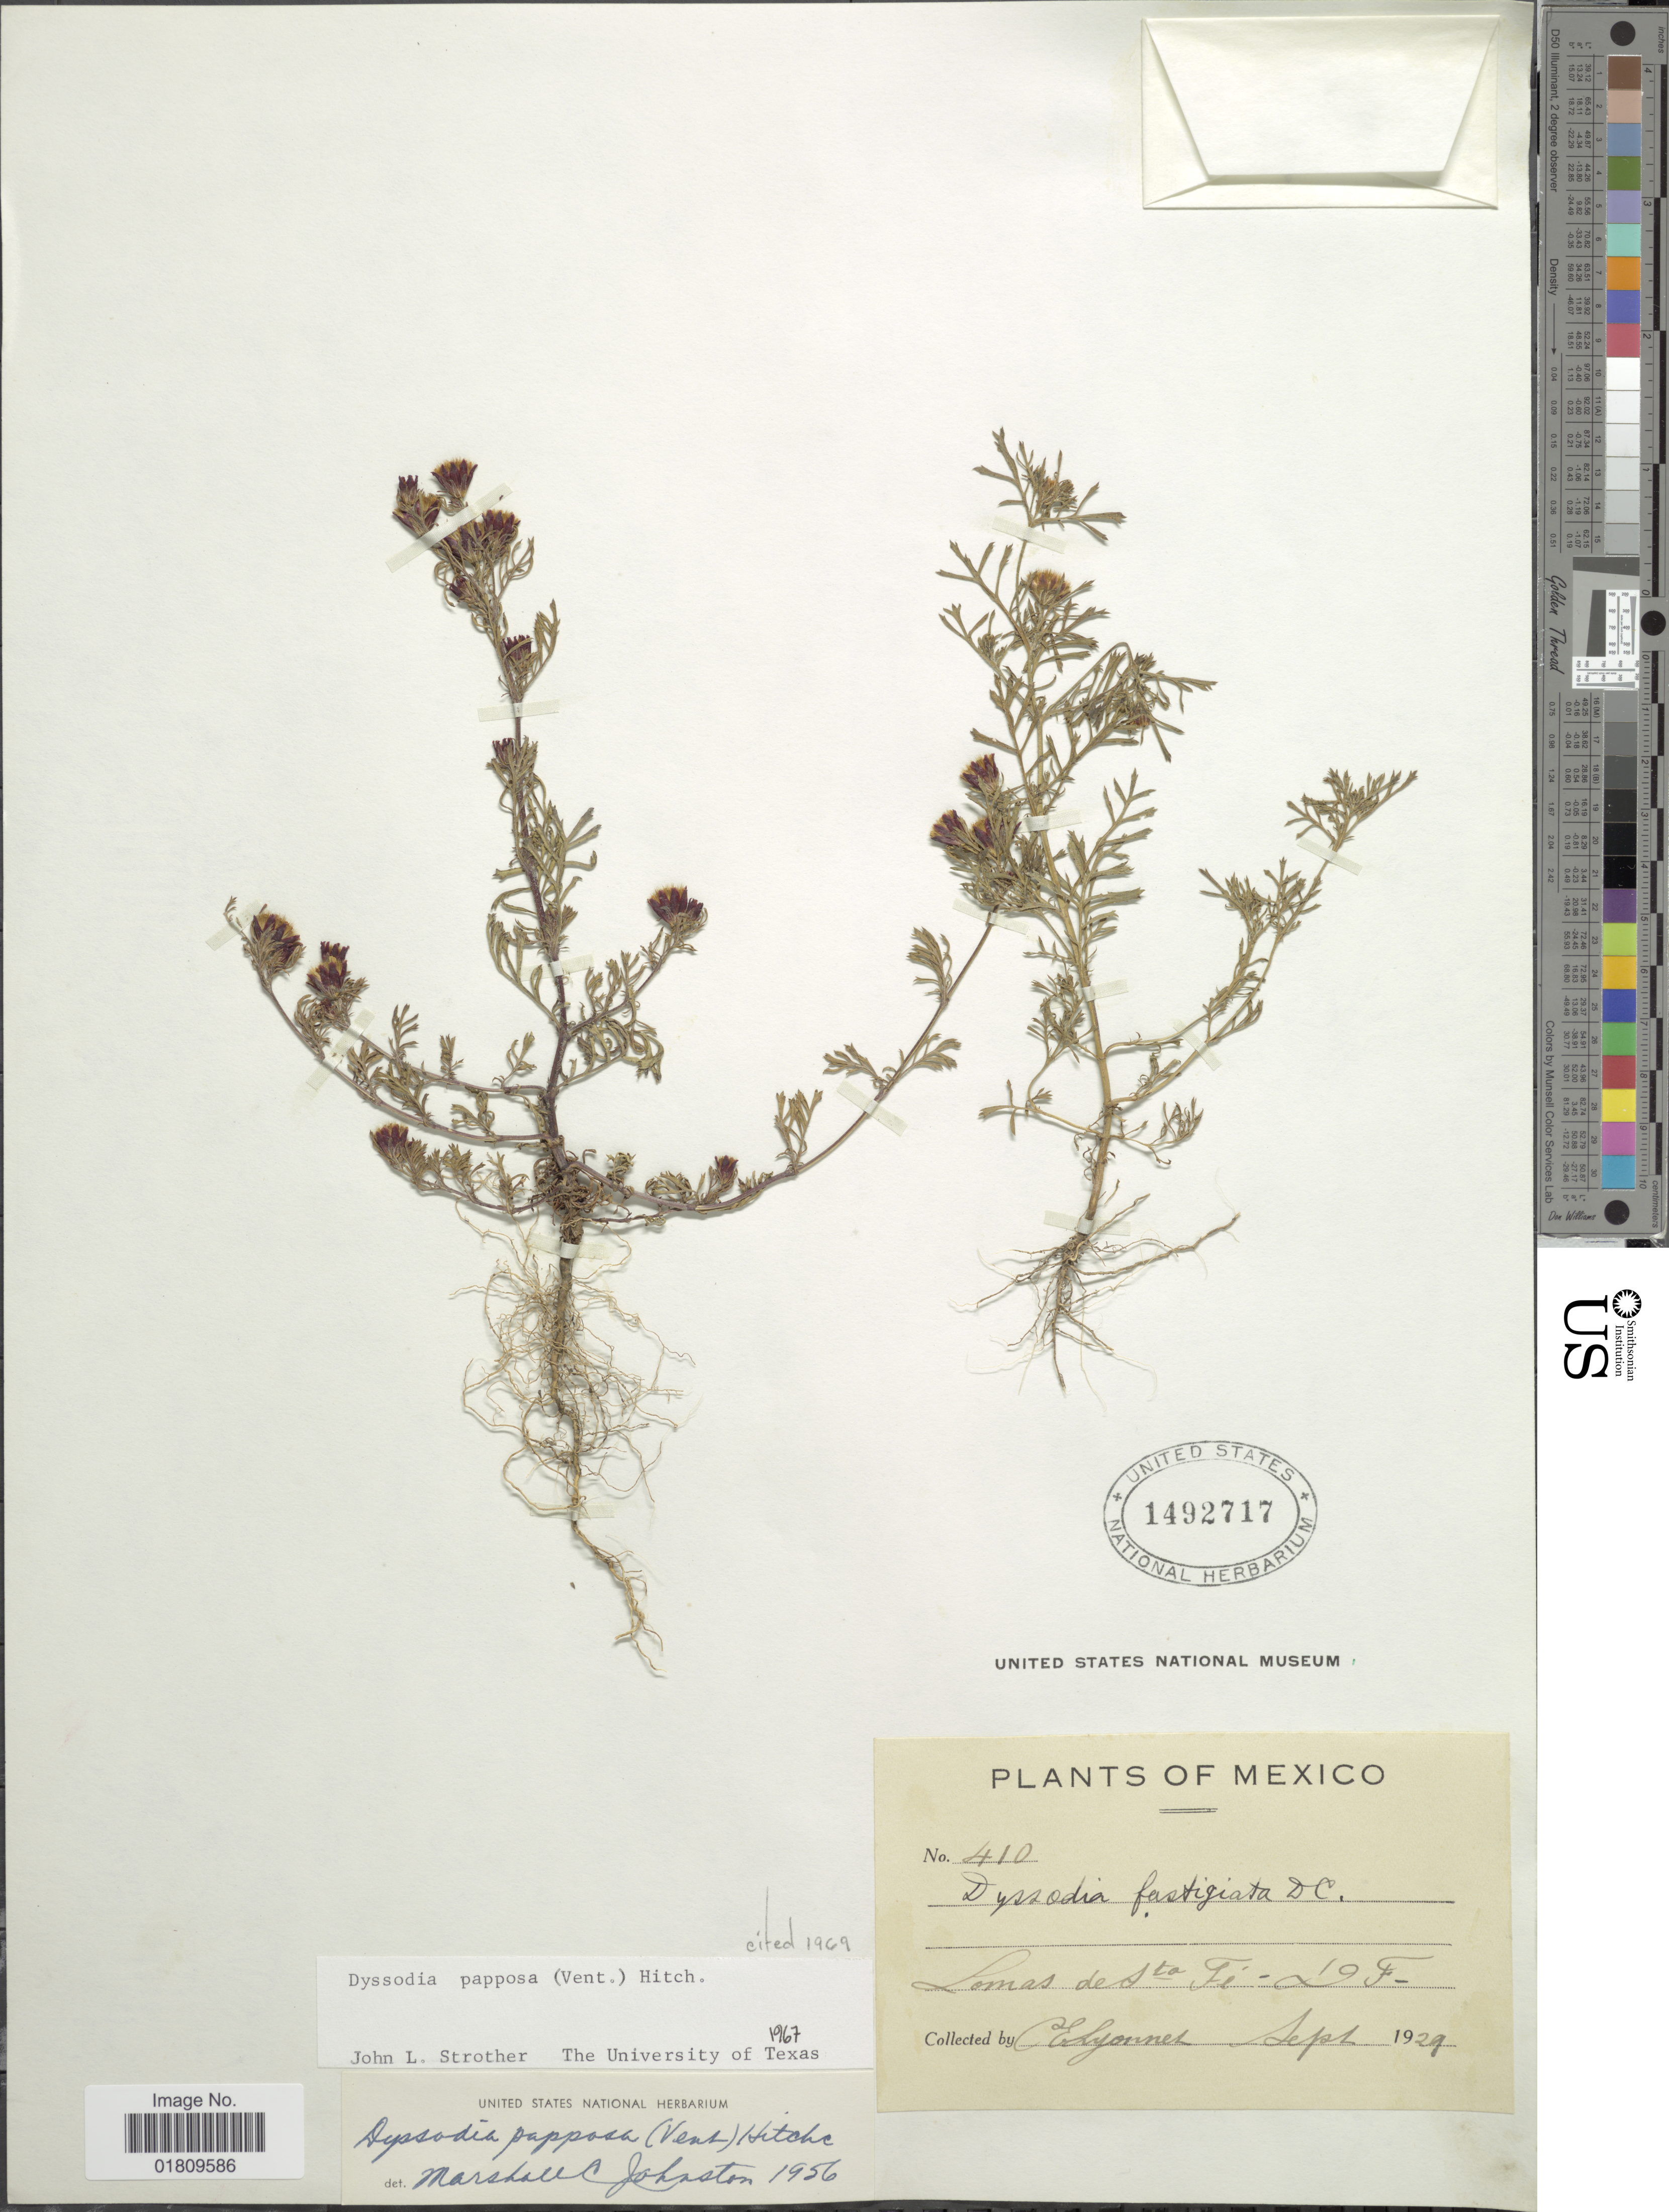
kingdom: Plantae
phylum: Tracheophyta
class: Magnoliopsida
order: Asterales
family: Asteraceae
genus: Dyssodia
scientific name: Dyssodia papposa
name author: (Vent.) Hitchc.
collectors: C. Lyonnet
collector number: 410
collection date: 1929-09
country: Mexico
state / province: Distrito Federal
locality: Lomas de Sta. Fé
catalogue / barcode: US 1492717